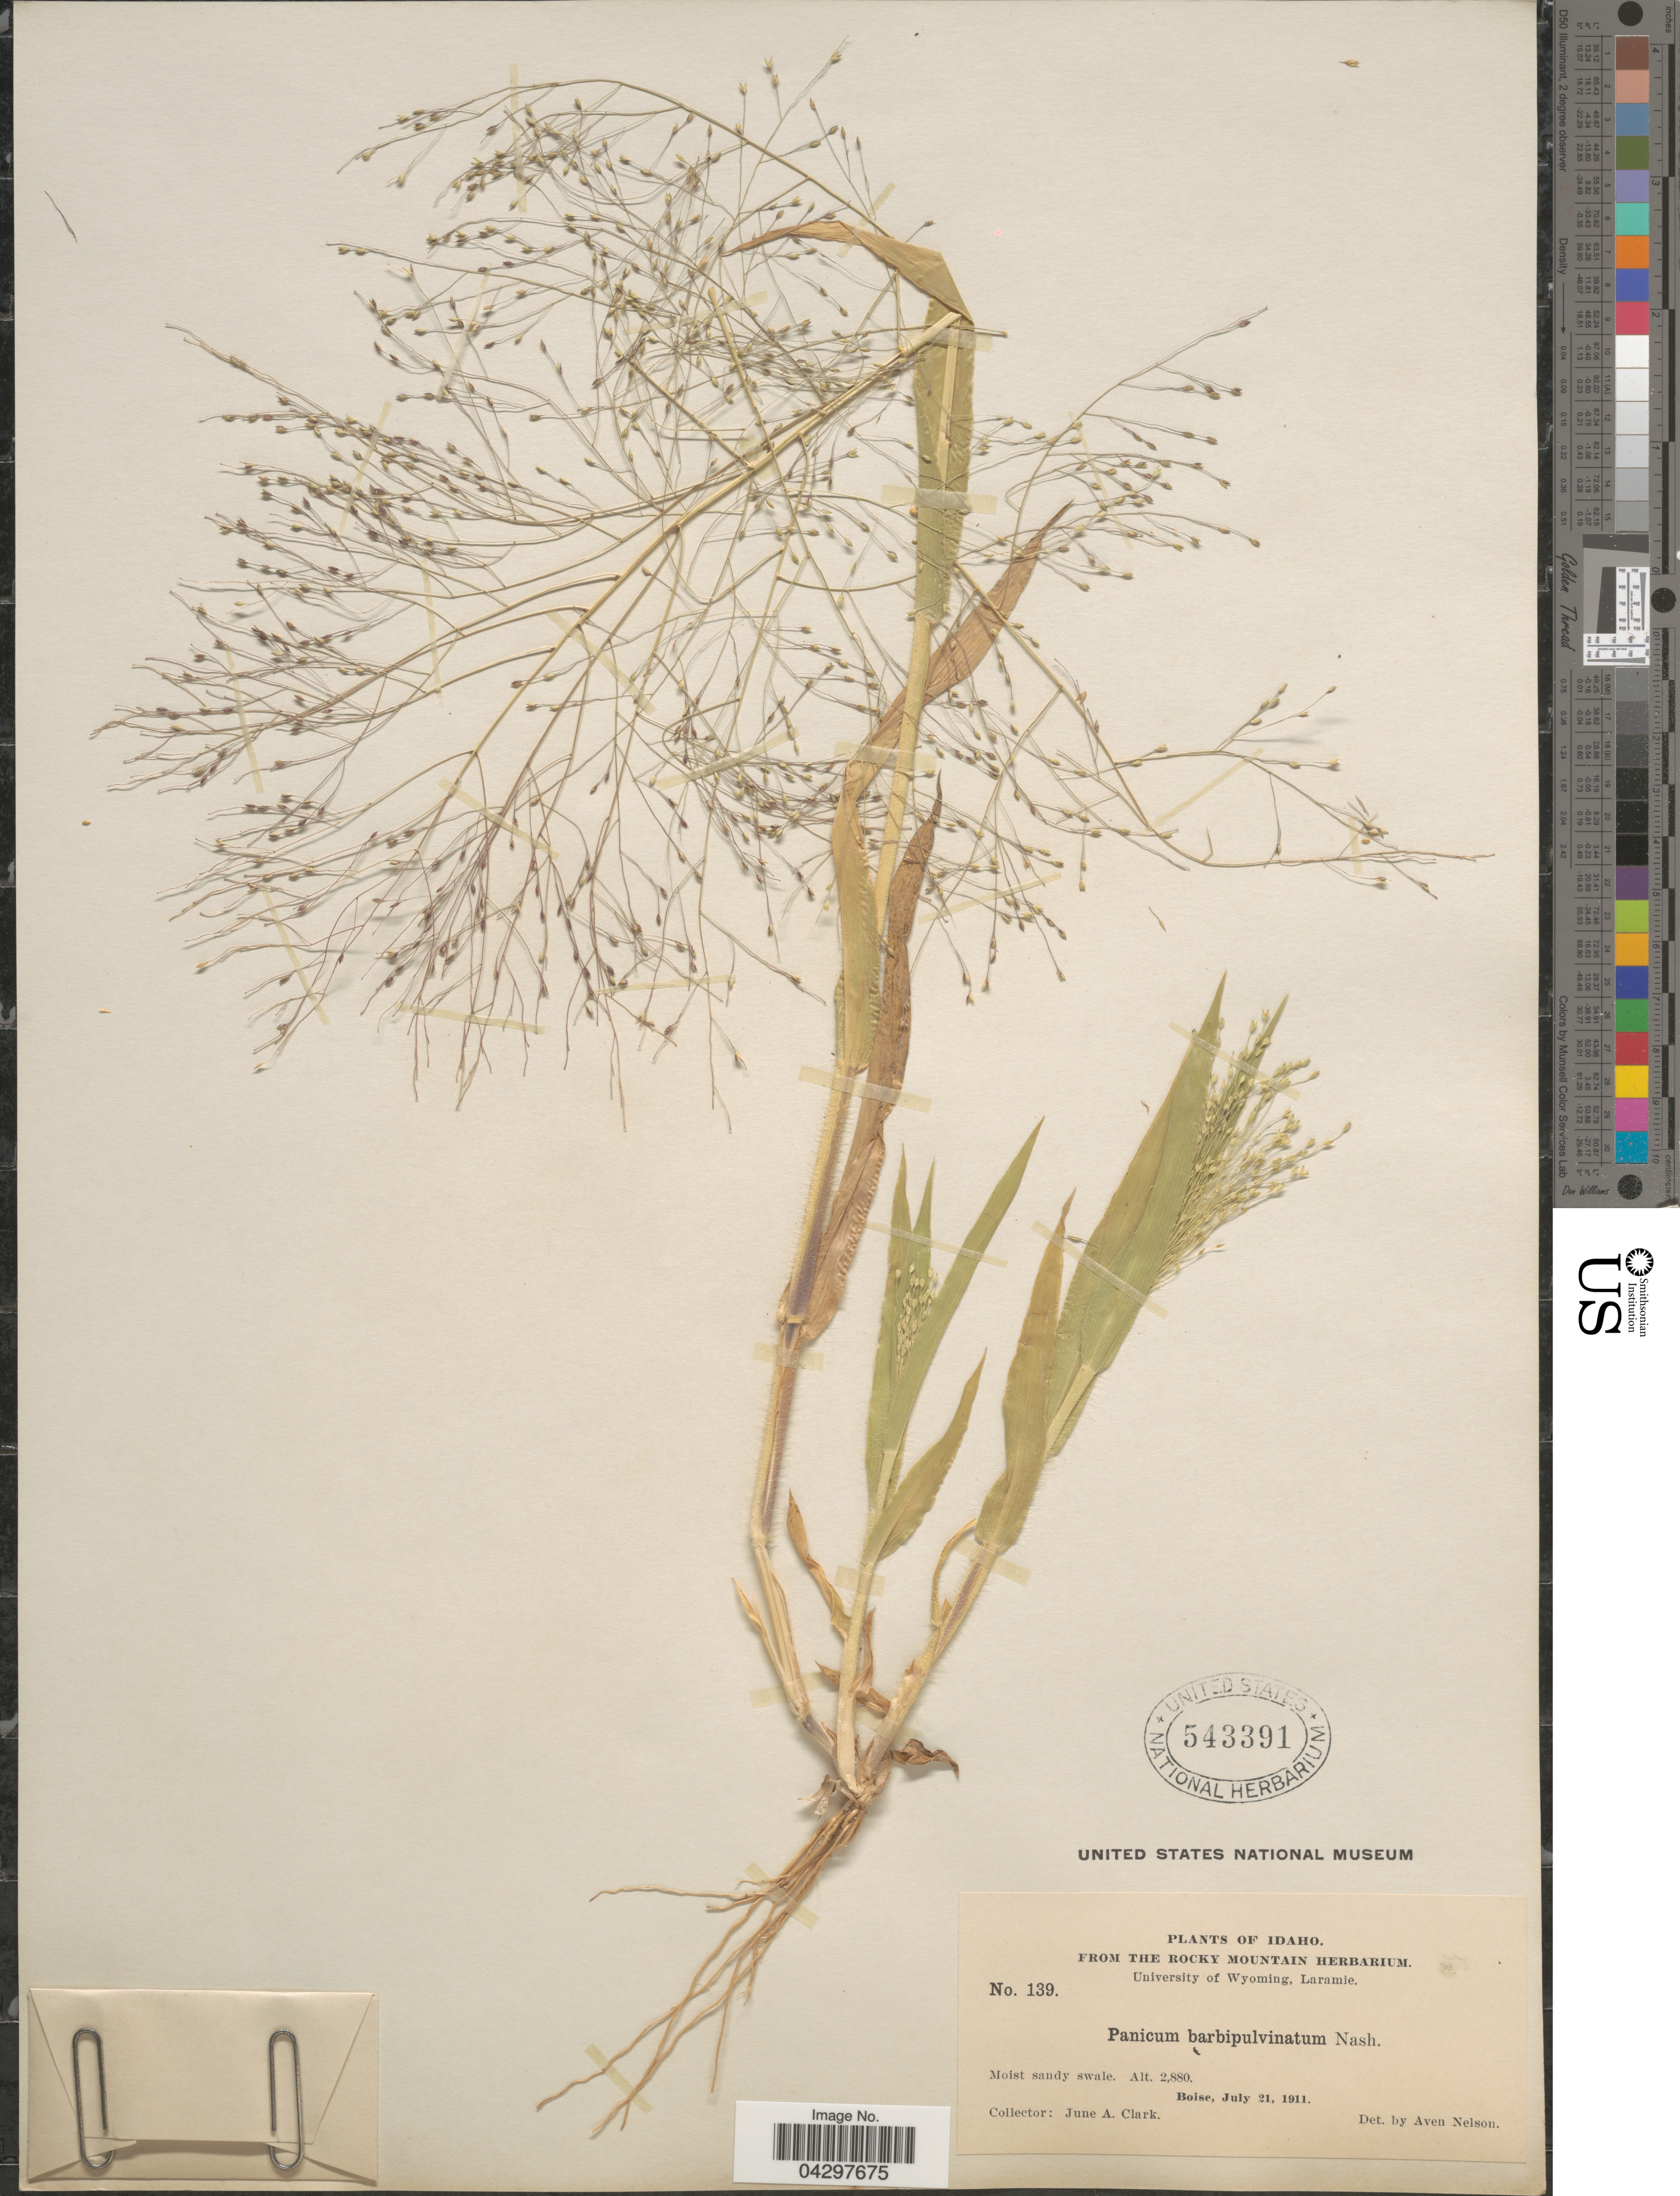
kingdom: Plantae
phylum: Tracheophyta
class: Liliopsida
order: Poales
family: Poaceae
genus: Panicum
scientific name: Panicum capillare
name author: L.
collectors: J. A. Clark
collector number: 139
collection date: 1911-07-21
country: United States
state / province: Idaho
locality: Boise.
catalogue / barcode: US 543391